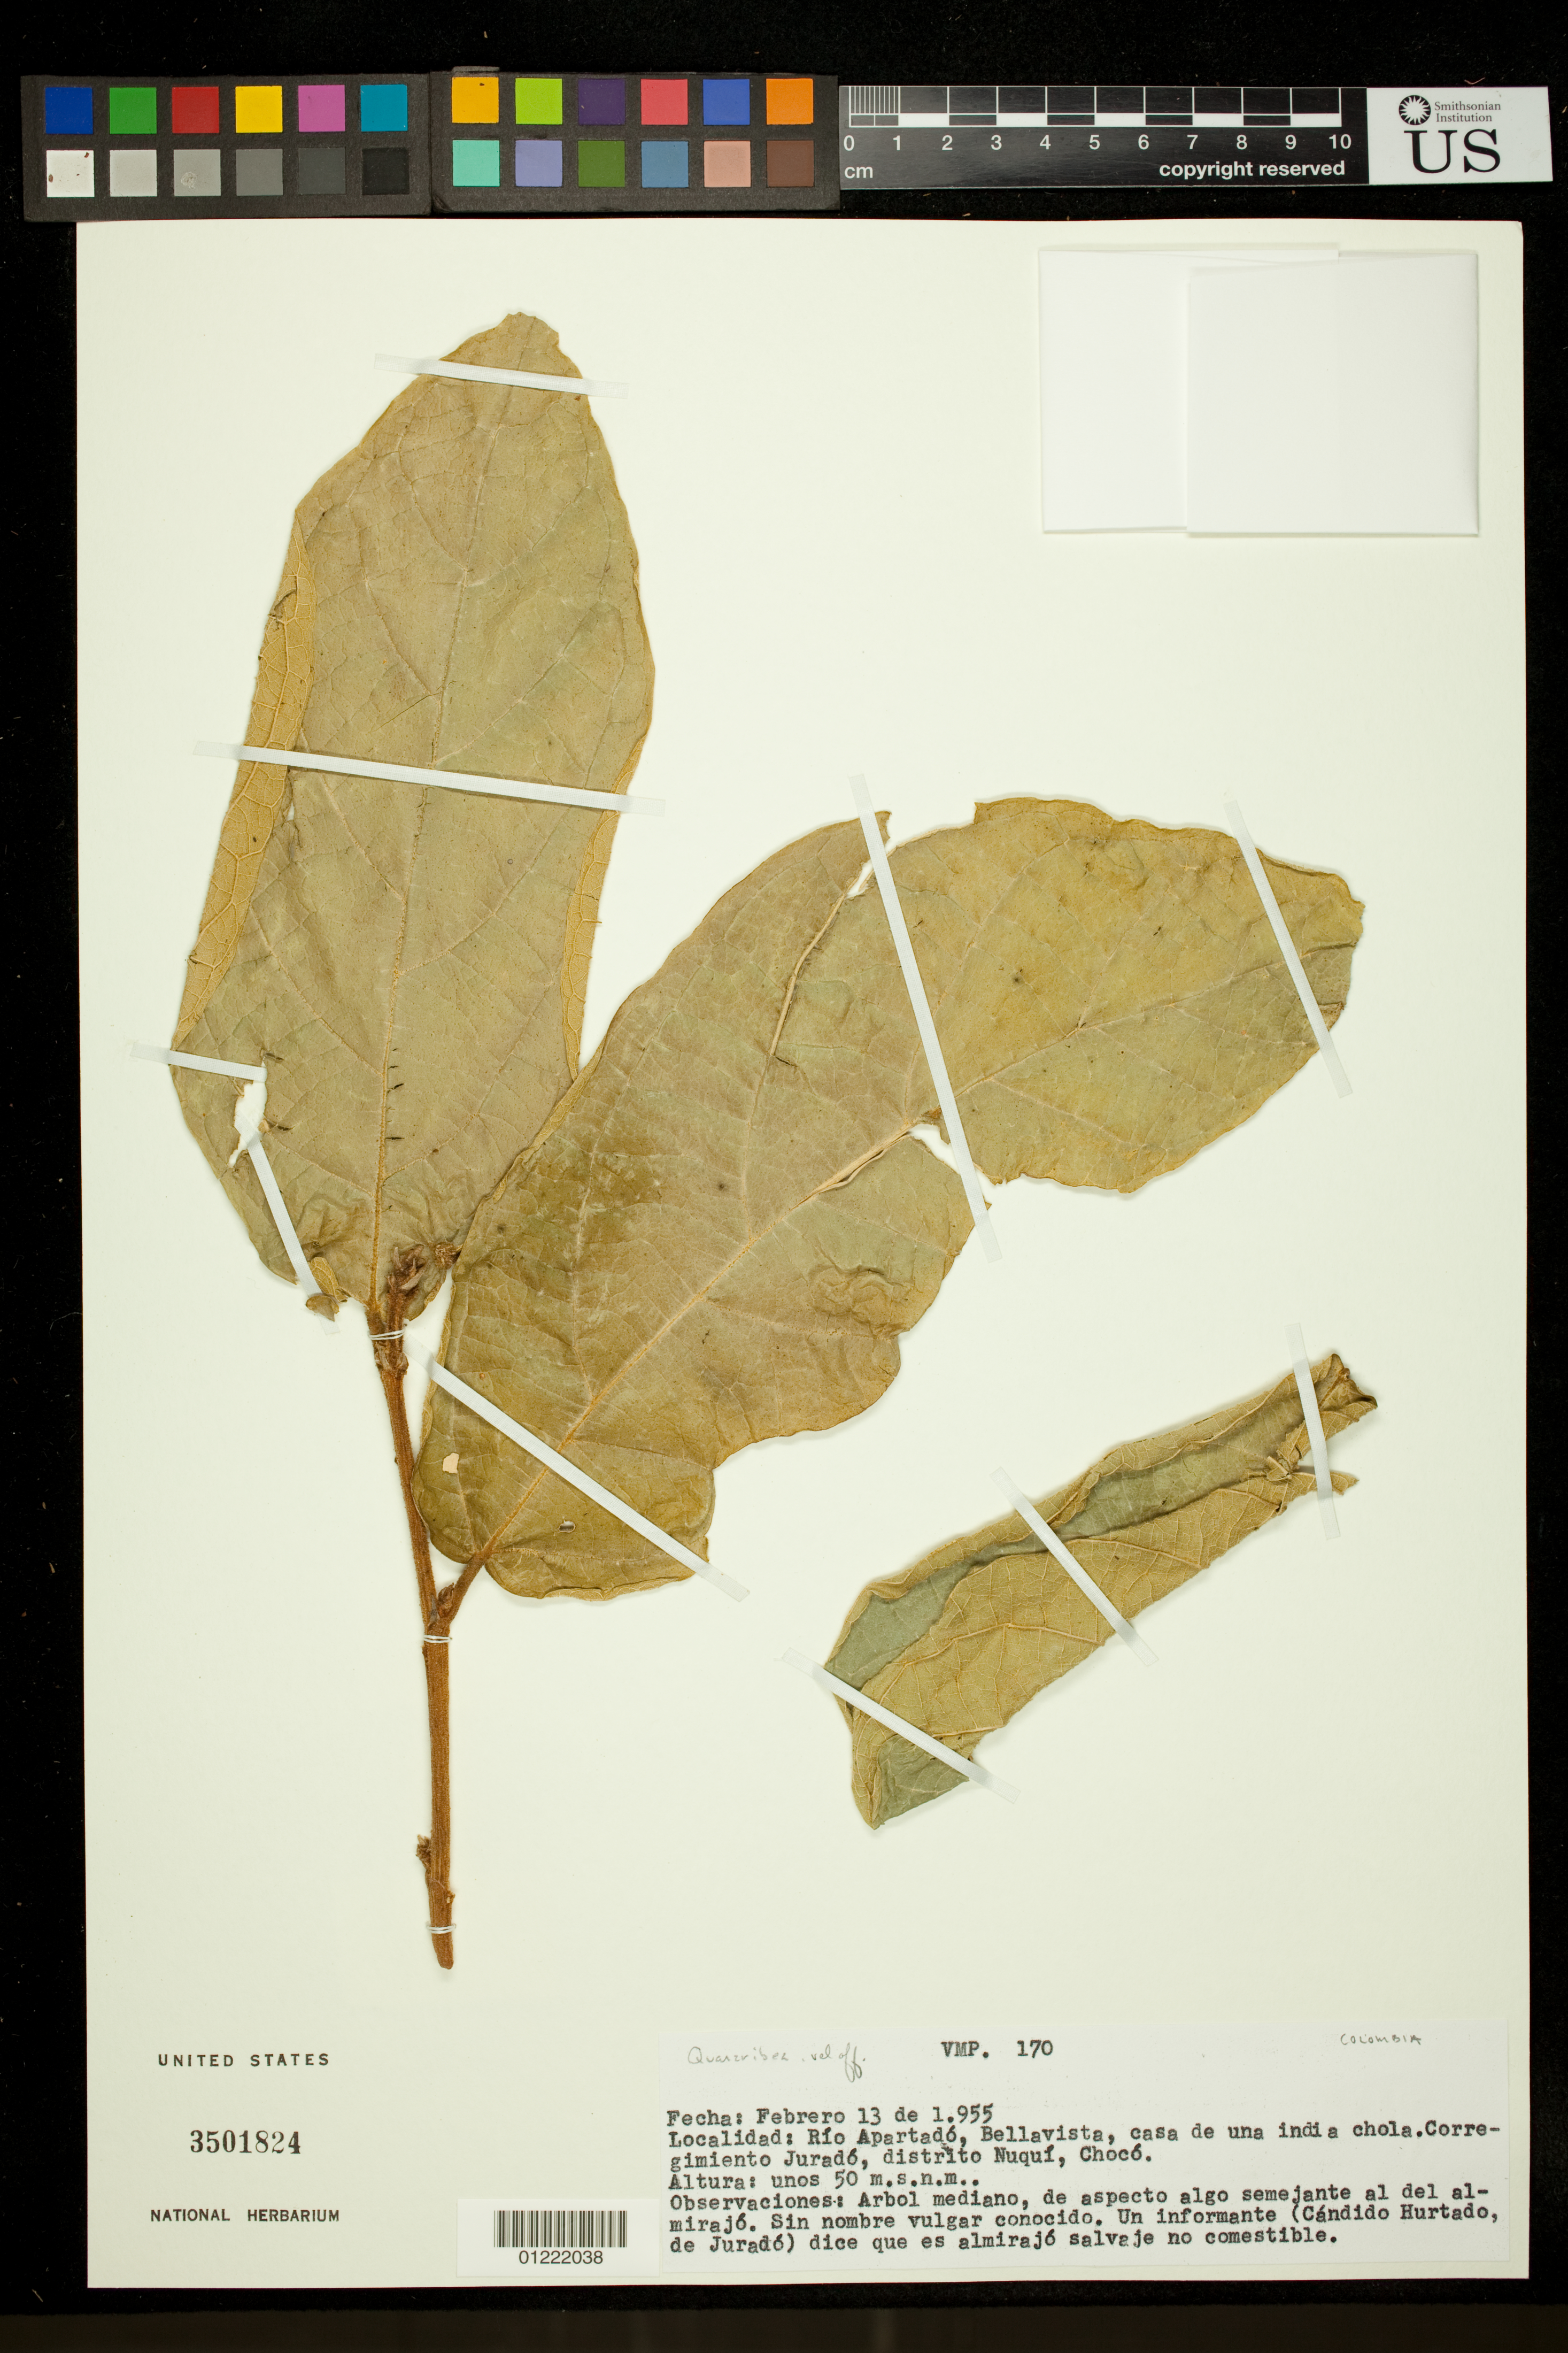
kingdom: Plantae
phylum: Tracheophyta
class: Magnoliopsida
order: Malvales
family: Malvaceae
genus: Quararibea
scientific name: Quararibea sp.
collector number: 170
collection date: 1955-02-13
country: Colombia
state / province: Choco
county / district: Nuquí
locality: Río Apartado, Bellavista, casa de una india chola. Corregimiento Jurado, distrito Nuqui.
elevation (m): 50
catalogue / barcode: US 3501824